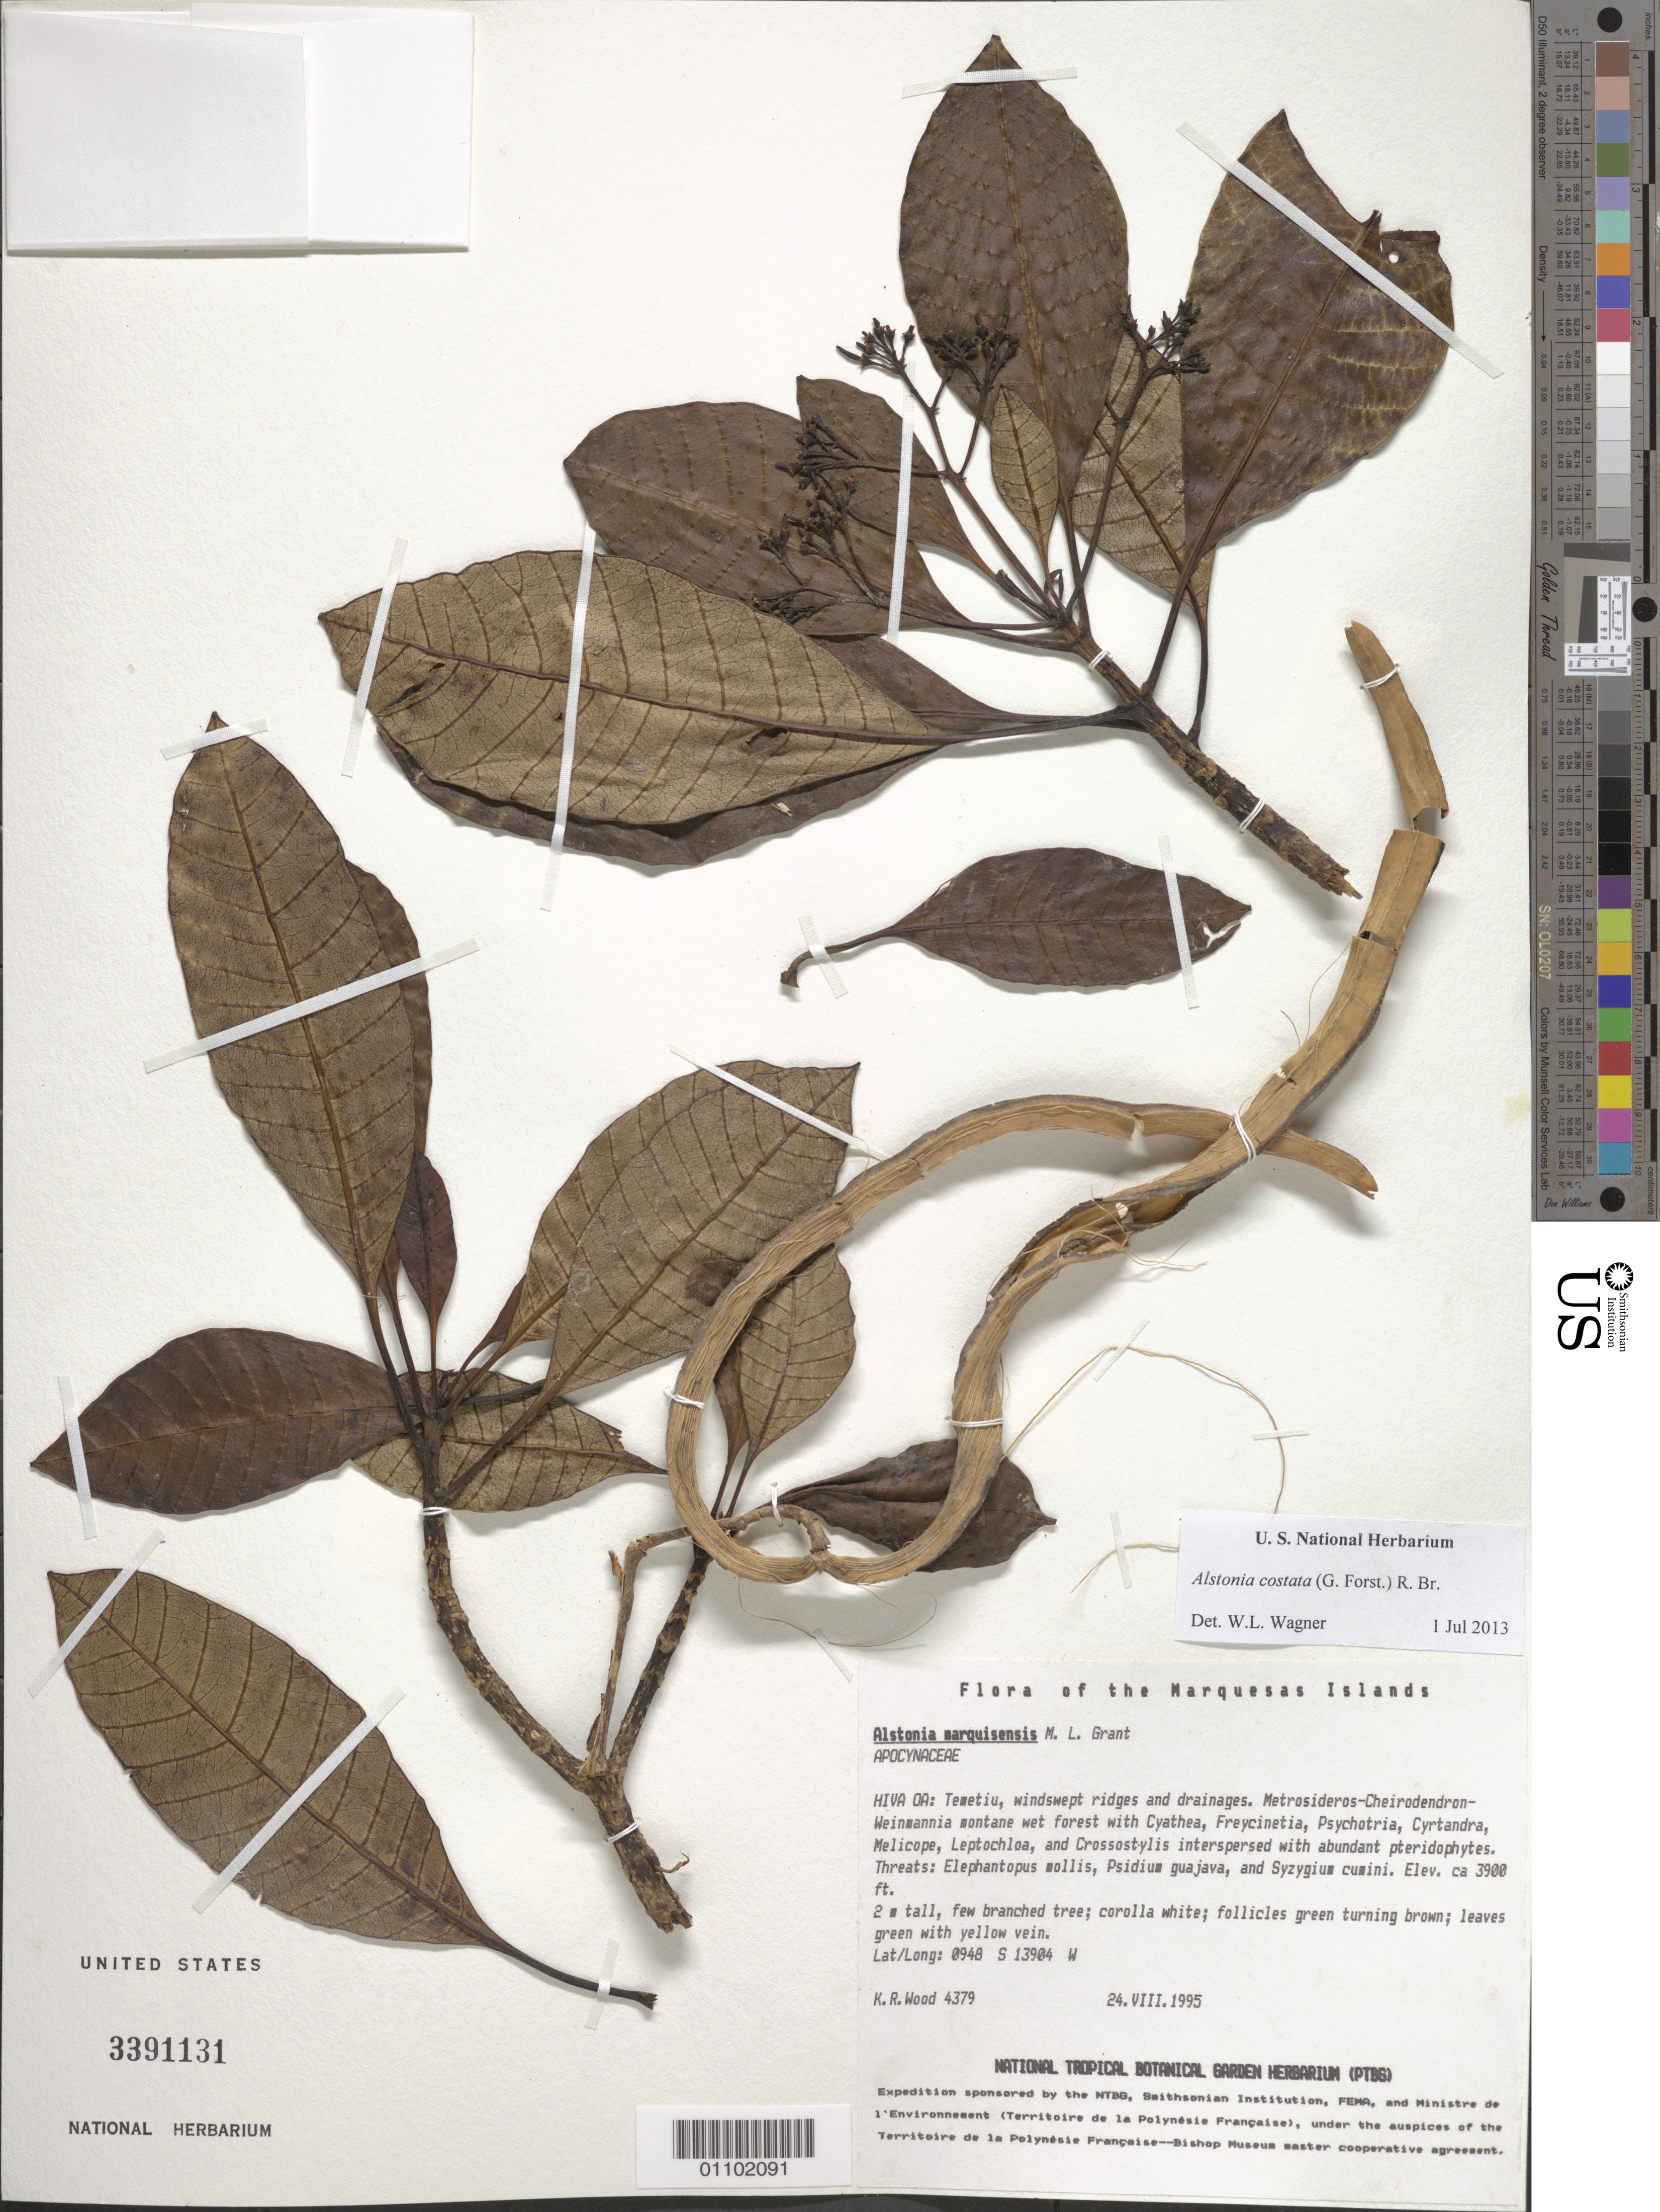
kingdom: Plantae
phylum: Tracheophyta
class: Magnoliopsida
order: Gentianales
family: Apocynaceae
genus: Alstonia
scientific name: Alstonia costata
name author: (G. Forst.) R. Br.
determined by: Lorence, David H., (PTBG), National Tropical Botanical Garden (UNITED STATES)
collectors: K. R. Wood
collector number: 4379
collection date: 1995-08-24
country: French Polynesia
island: Hiva Oa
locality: Temetiu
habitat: Windswept ridges and drainages, In Metrosideros-Cheirodendron-Weinmannia montane wet forest and Cyathea-Freycinetia, interspersed with rich pteridophyte forests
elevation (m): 1189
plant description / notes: Elaphantopsis mollis, Psidium guajava, Syzygium cuminii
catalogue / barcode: US 3391131